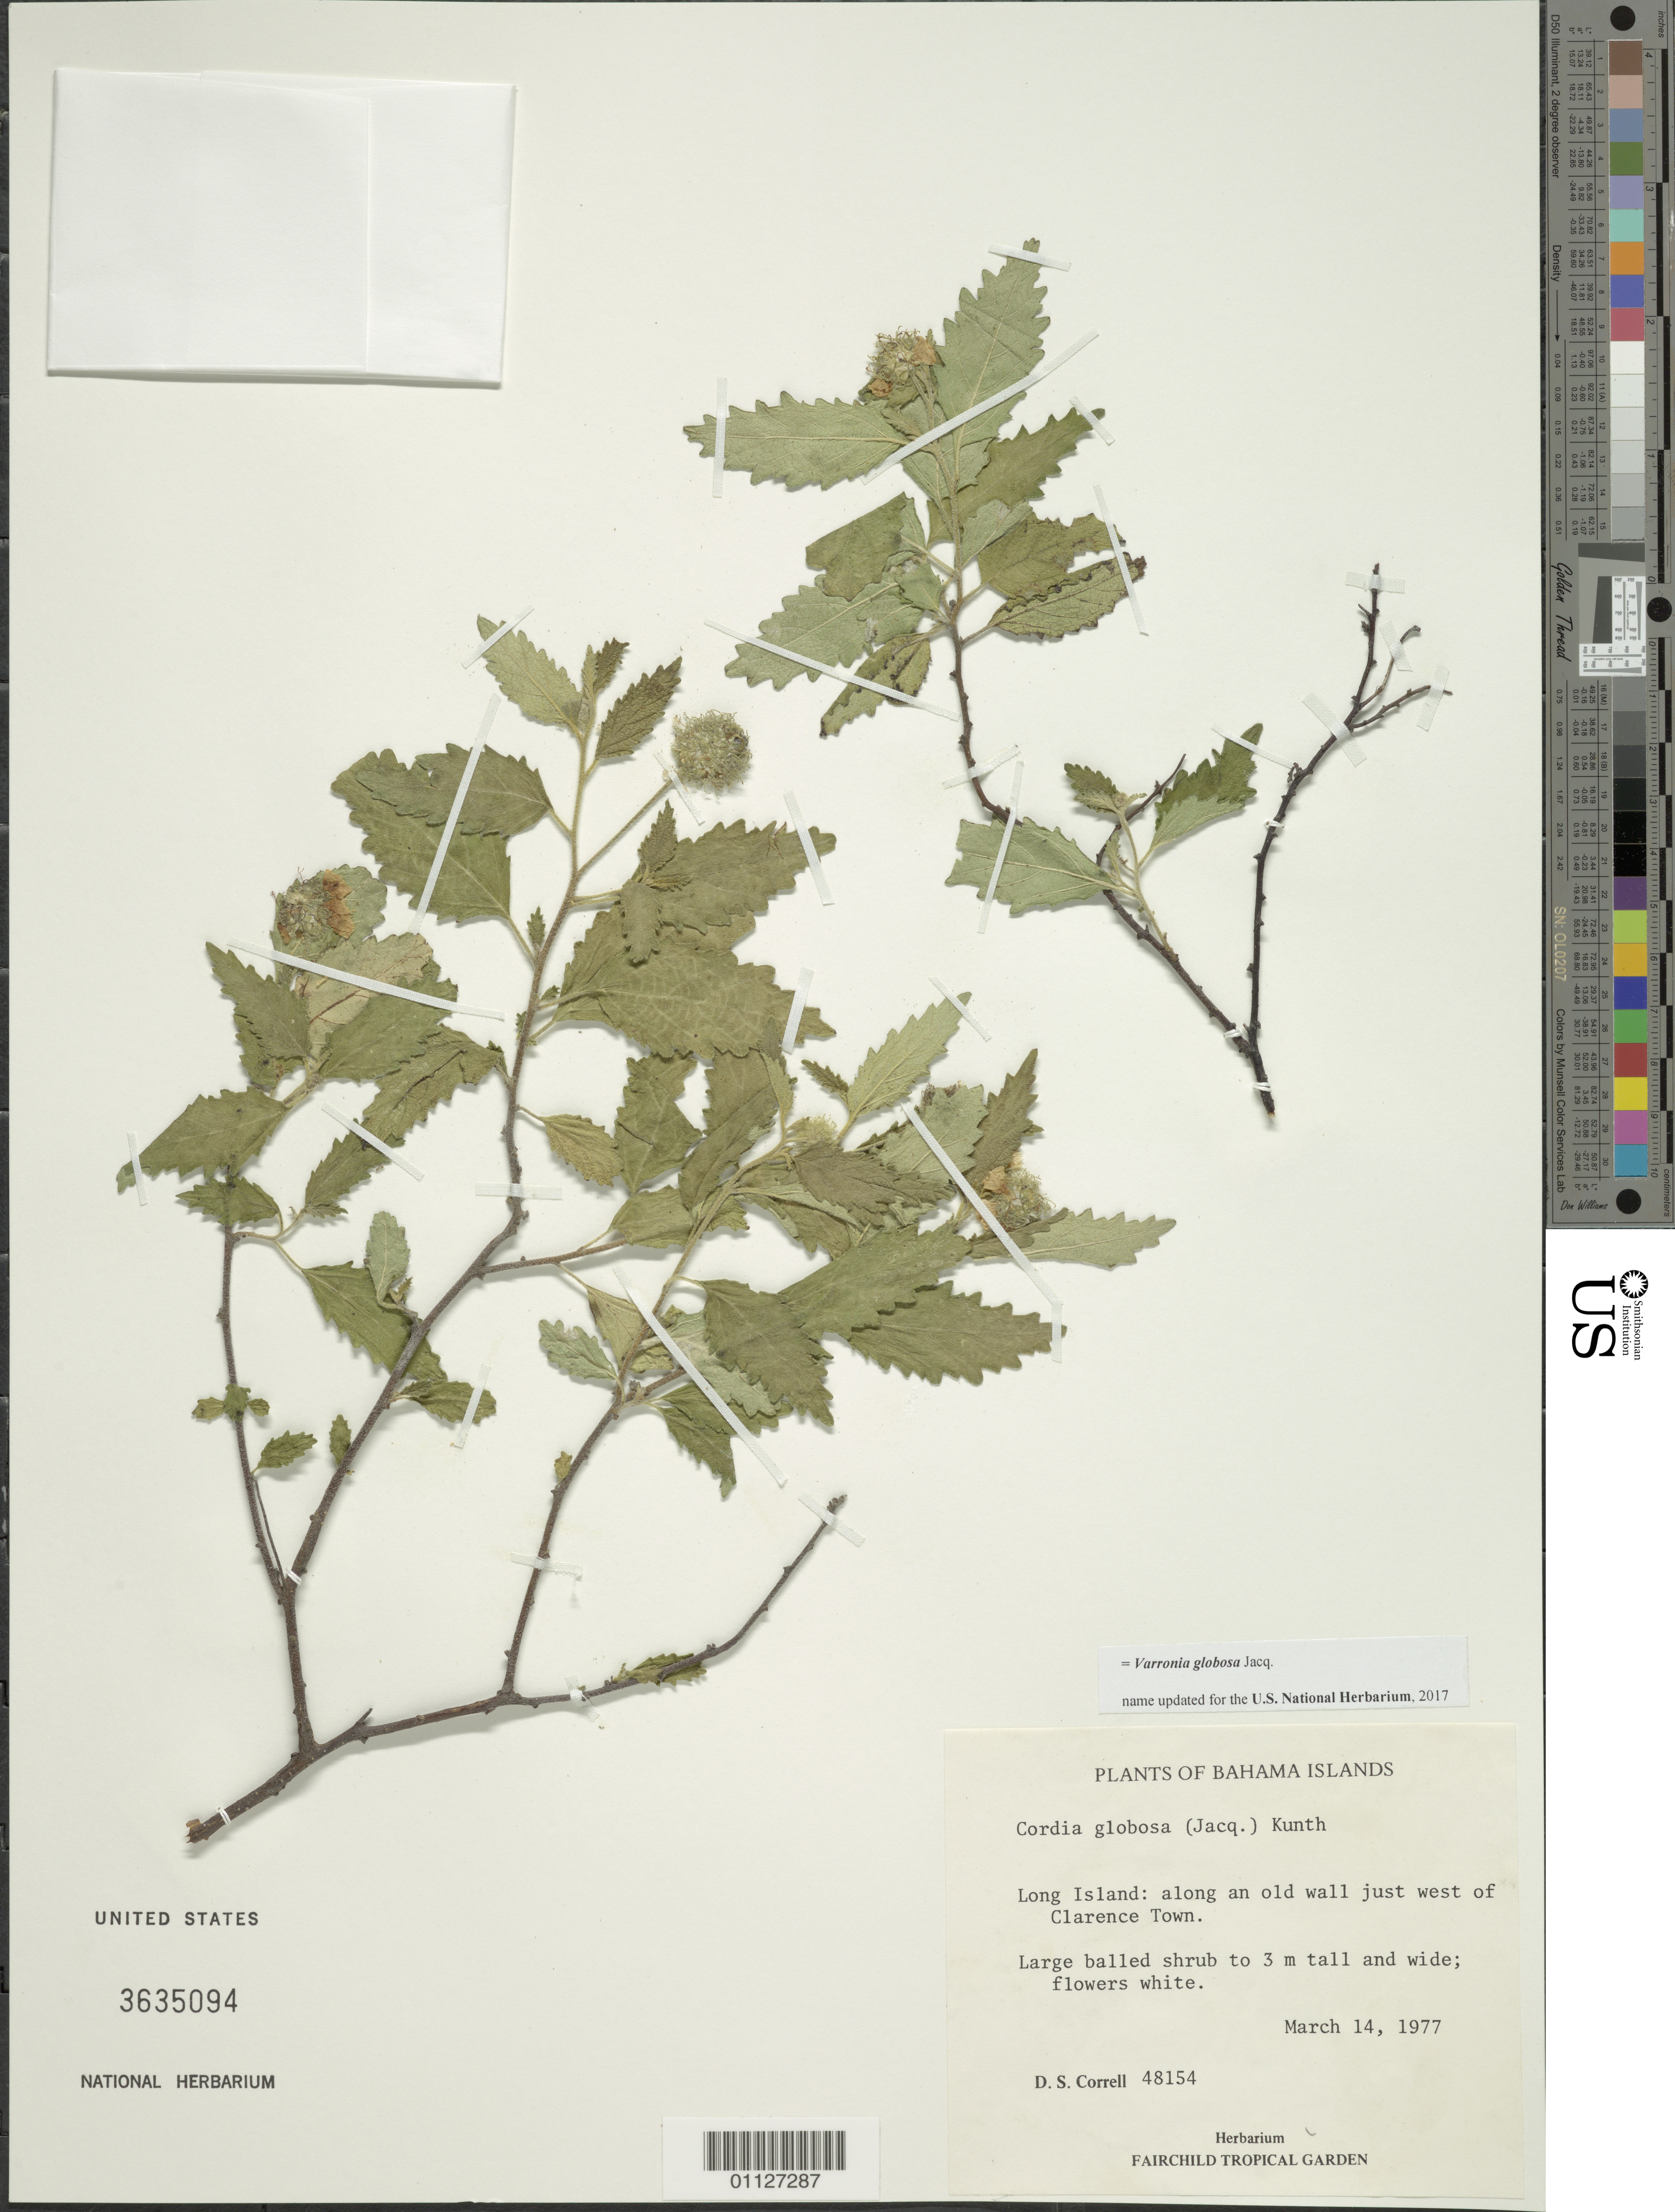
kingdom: Plantae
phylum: Tracheophyta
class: Magnoliopsida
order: Boraginales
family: Cordiaceae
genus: Varronia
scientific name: Varronia globosa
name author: Jacq.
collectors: D. S. Correll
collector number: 48154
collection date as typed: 14 Mar 1977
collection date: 1977-03-14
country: Bahamas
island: Long I.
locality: Along old wall just W of Clarence Town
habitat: Along an old wall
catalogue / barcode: US 3635094